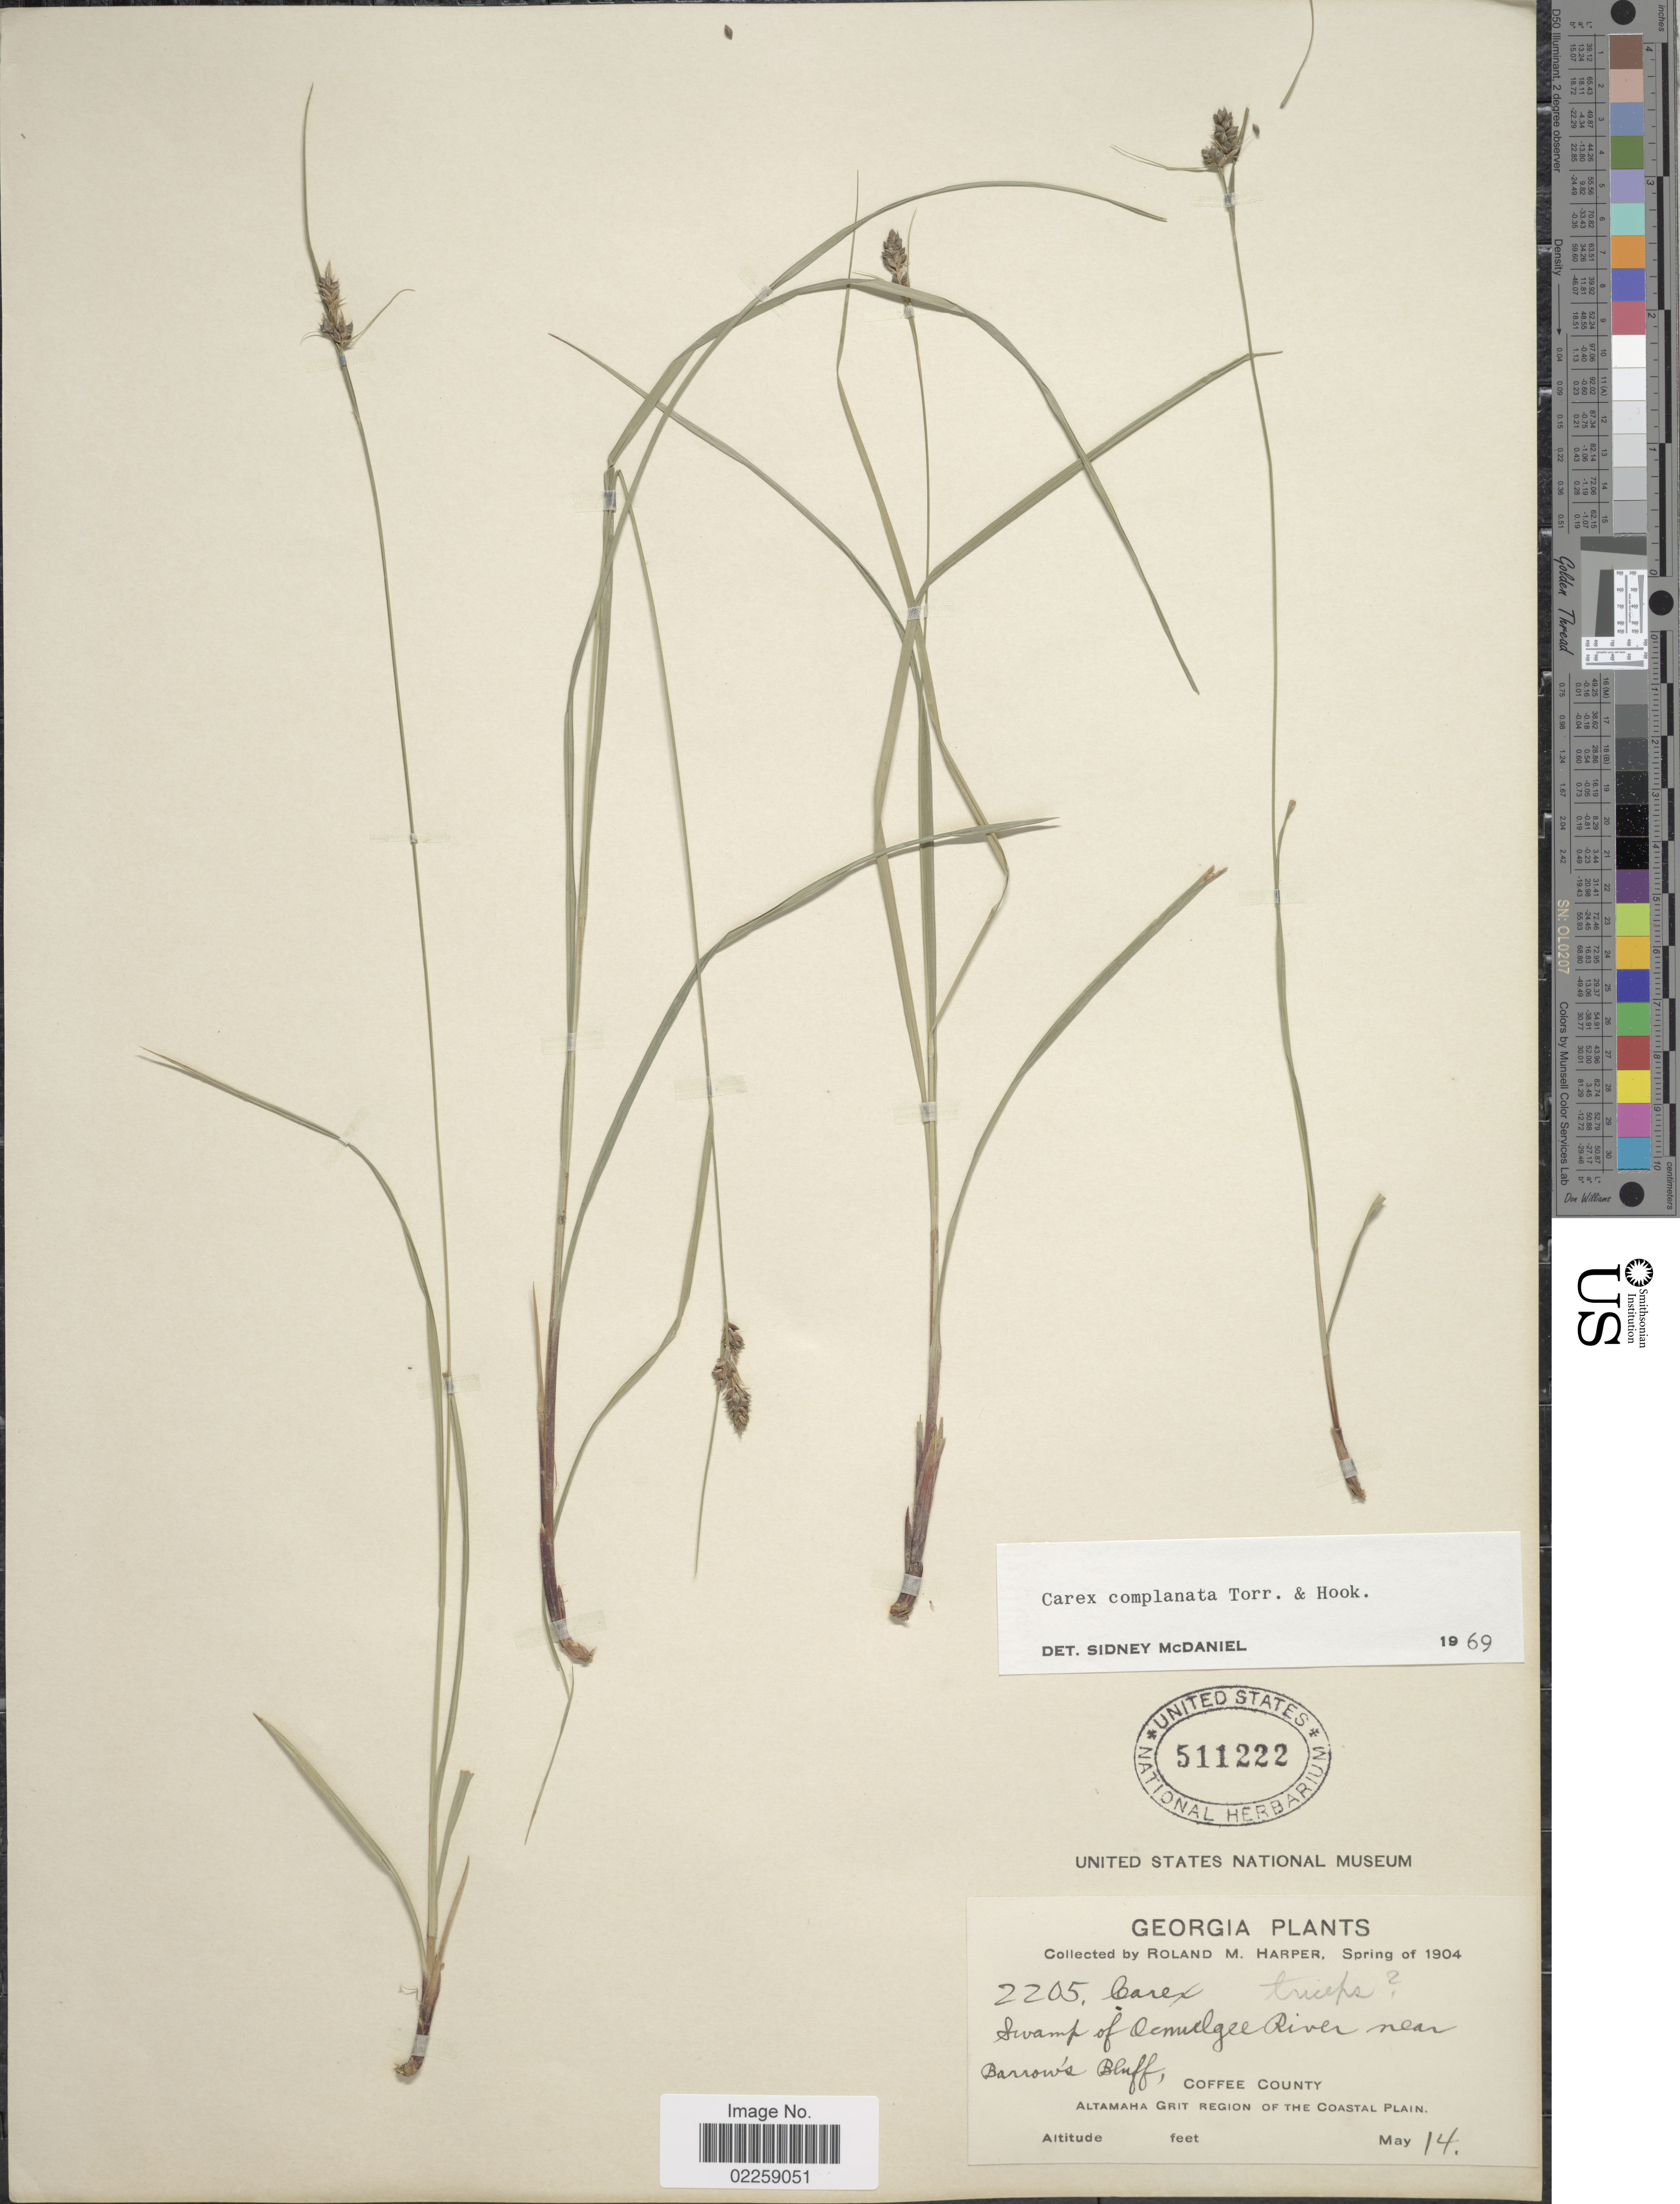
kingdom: Plantae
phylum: Tracheophyta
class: Liliopsida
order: Poales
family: Cyperaceae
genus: Carex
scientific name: Carex complanata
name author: Torr. & Hook.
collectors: R. M. Harper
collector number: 2205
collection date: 1904-05-14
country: United States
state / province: Georgia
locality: Swamp of Ocmulgee River near Barrow's Bluff, Coffee County, Altamaha Grit Region of the Coastal Plain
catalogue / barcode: US 511222